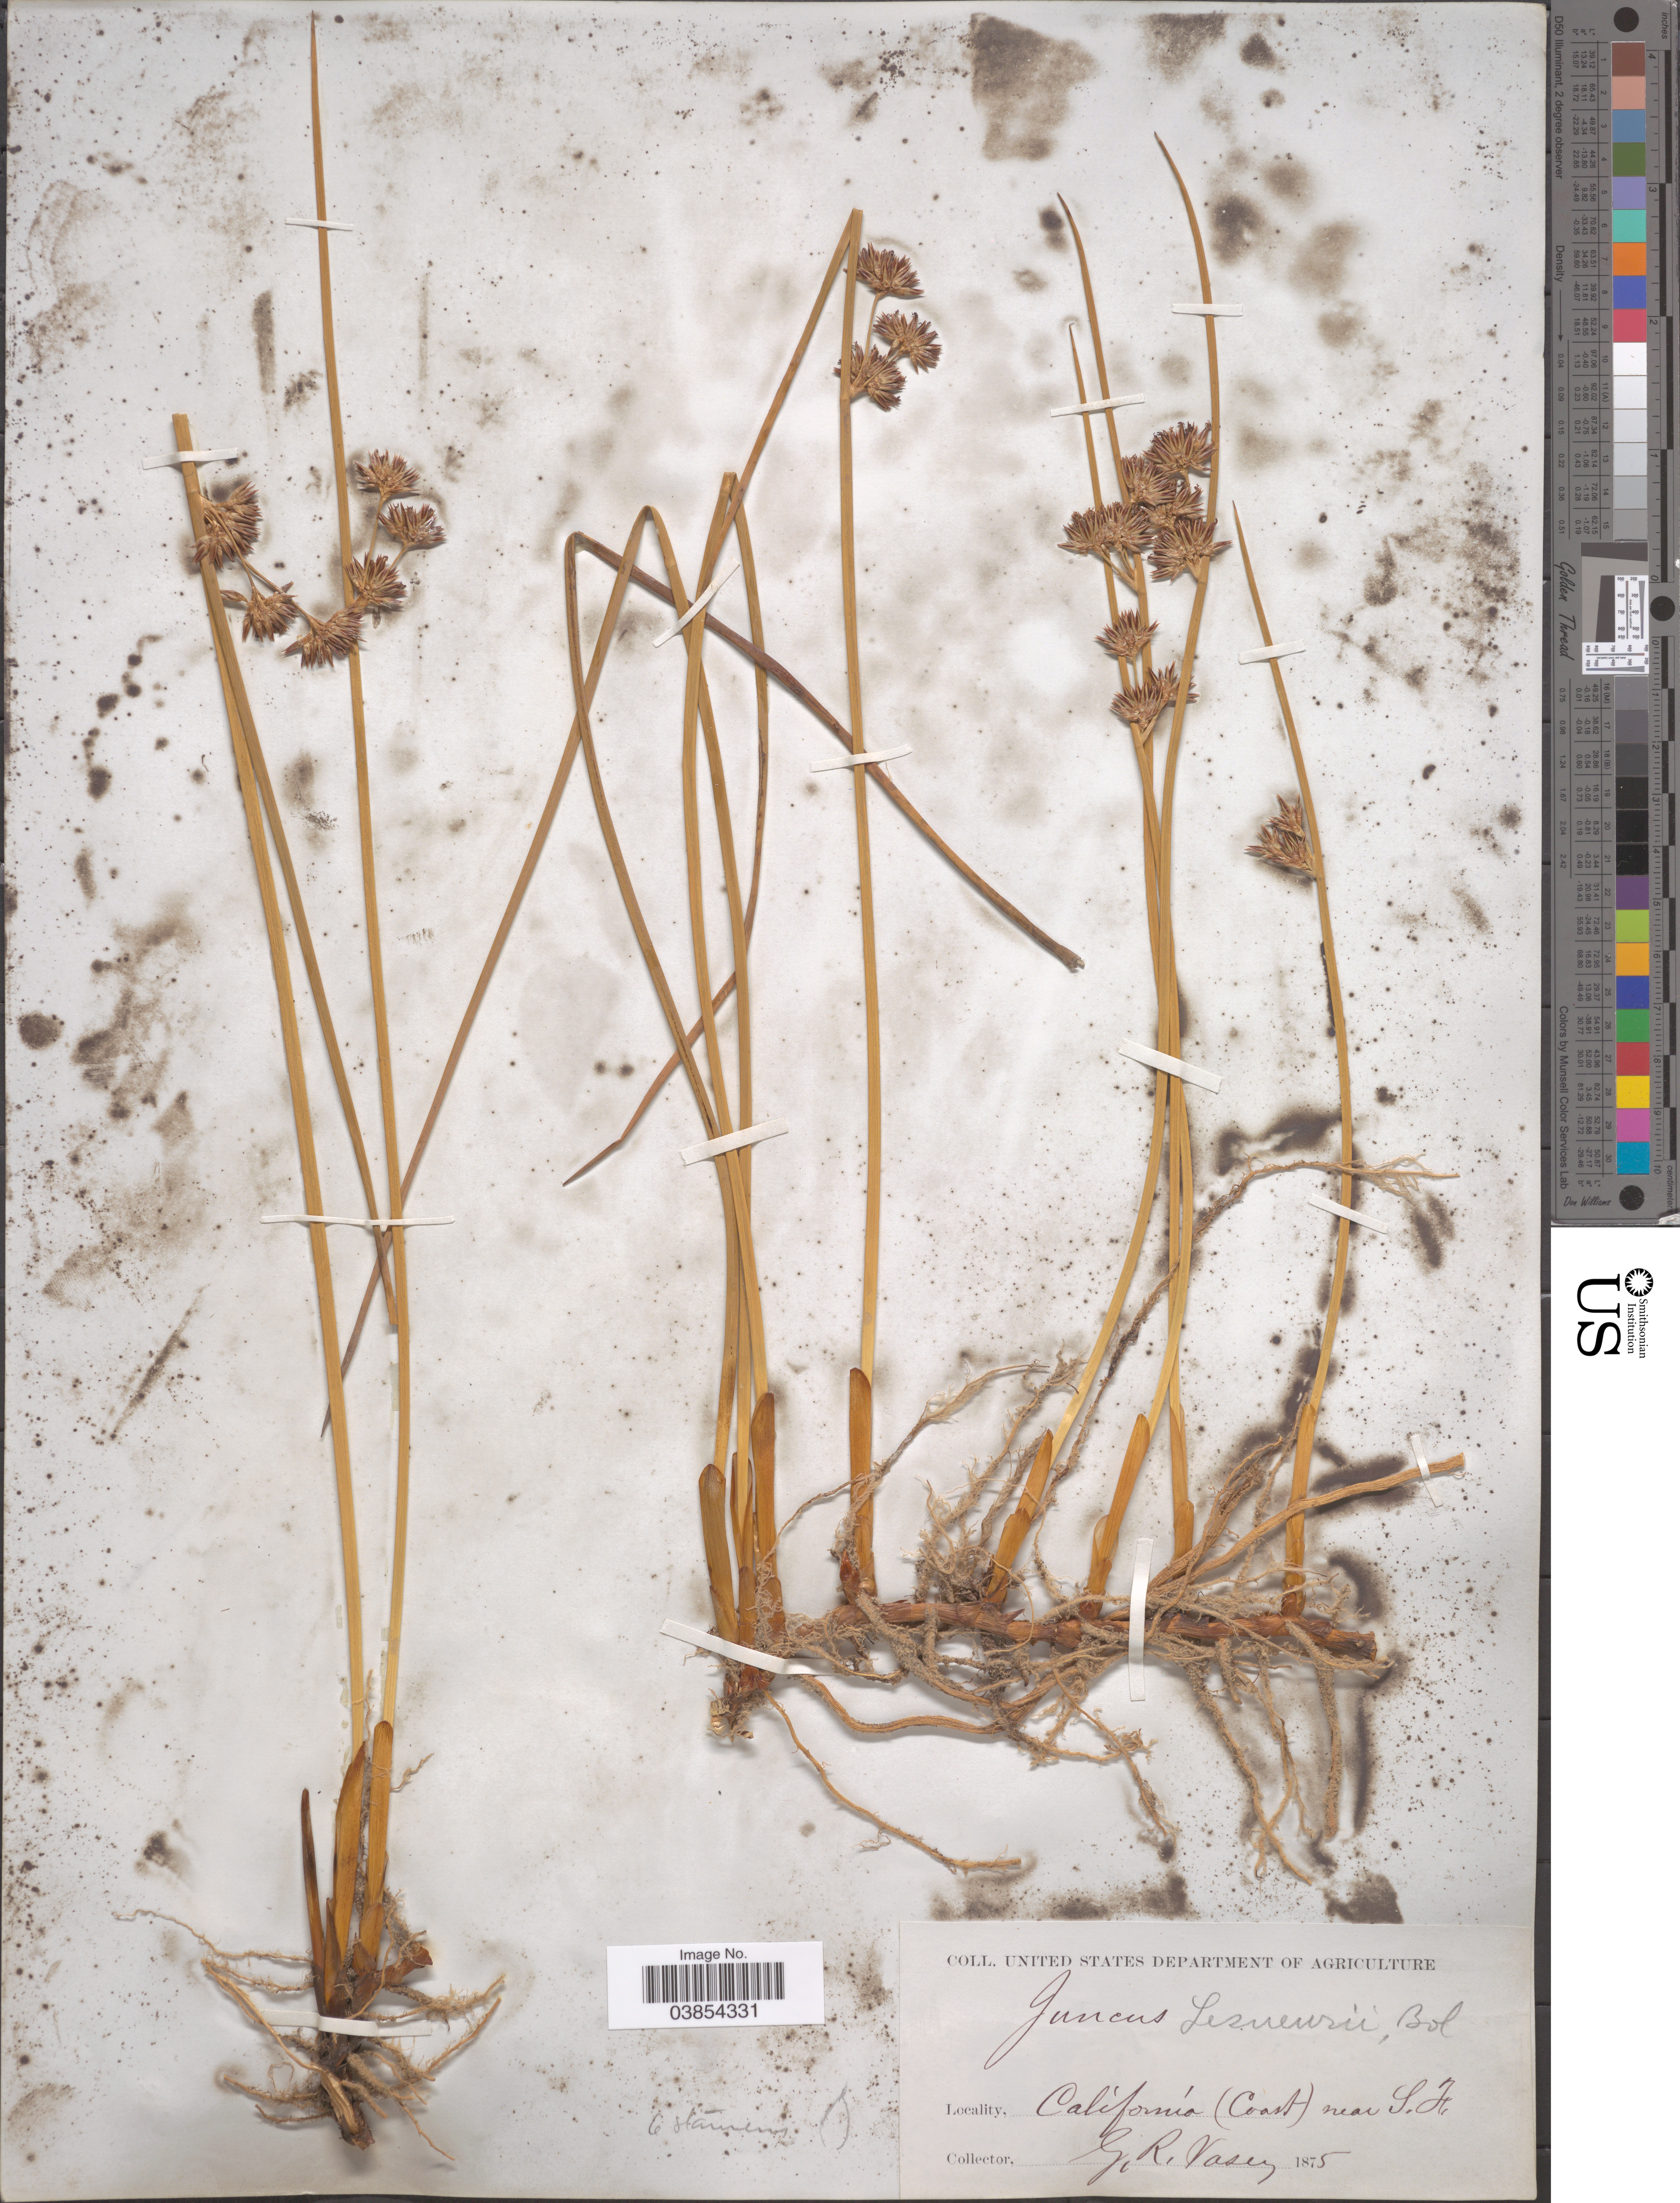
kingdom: Plantae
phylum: Tracheophyta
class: Liliopsida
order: Poales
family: Juncaceae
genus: Juncus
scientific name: Juncus lesueurii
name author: Bol.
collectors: G. R. Vasey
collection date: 1875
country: United States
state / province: California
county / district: San Francisco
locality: California (Coast) near S.F.